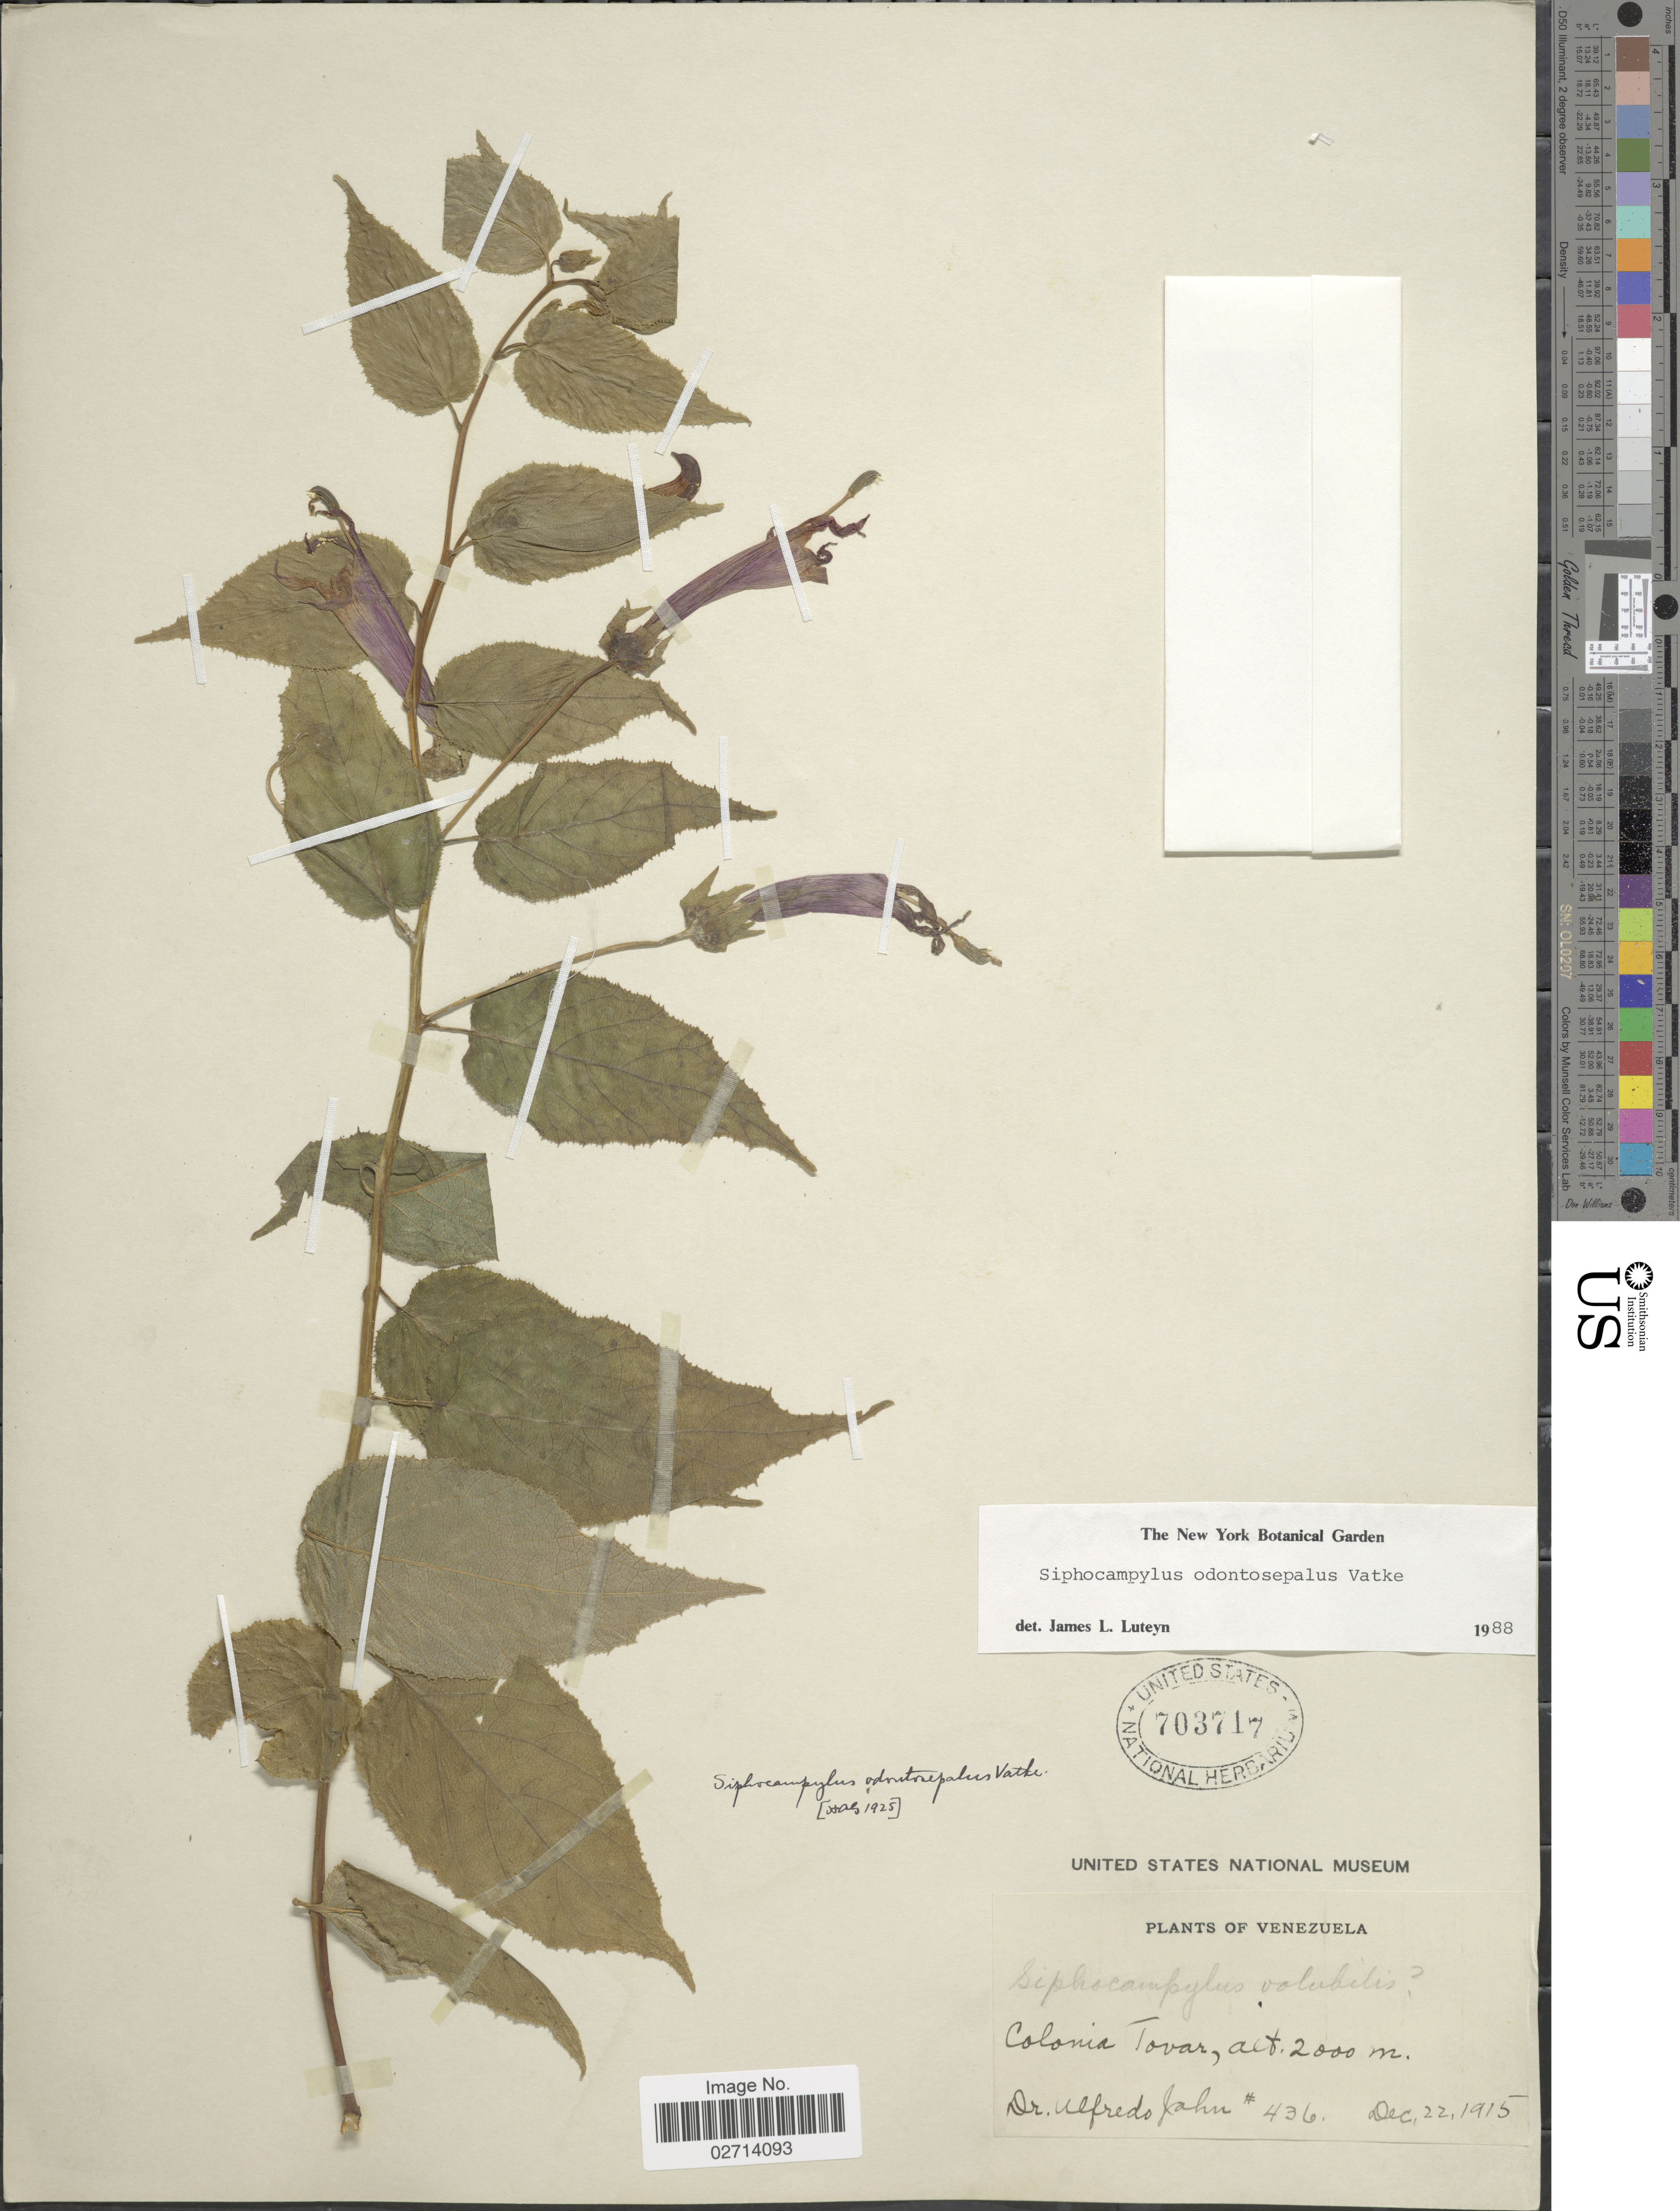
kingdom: Plantae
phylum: Tracheophyta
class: Magnoliopsida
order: Asterales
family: Campanulaceae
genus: Siphocampylus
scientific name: Siphocampylus odontosepalus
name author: Vatke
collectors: A. Jahn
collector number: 436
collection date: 1915-12-22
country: Venezuela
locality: Colonia Tovar.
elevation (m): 2000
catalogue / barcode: US 703717